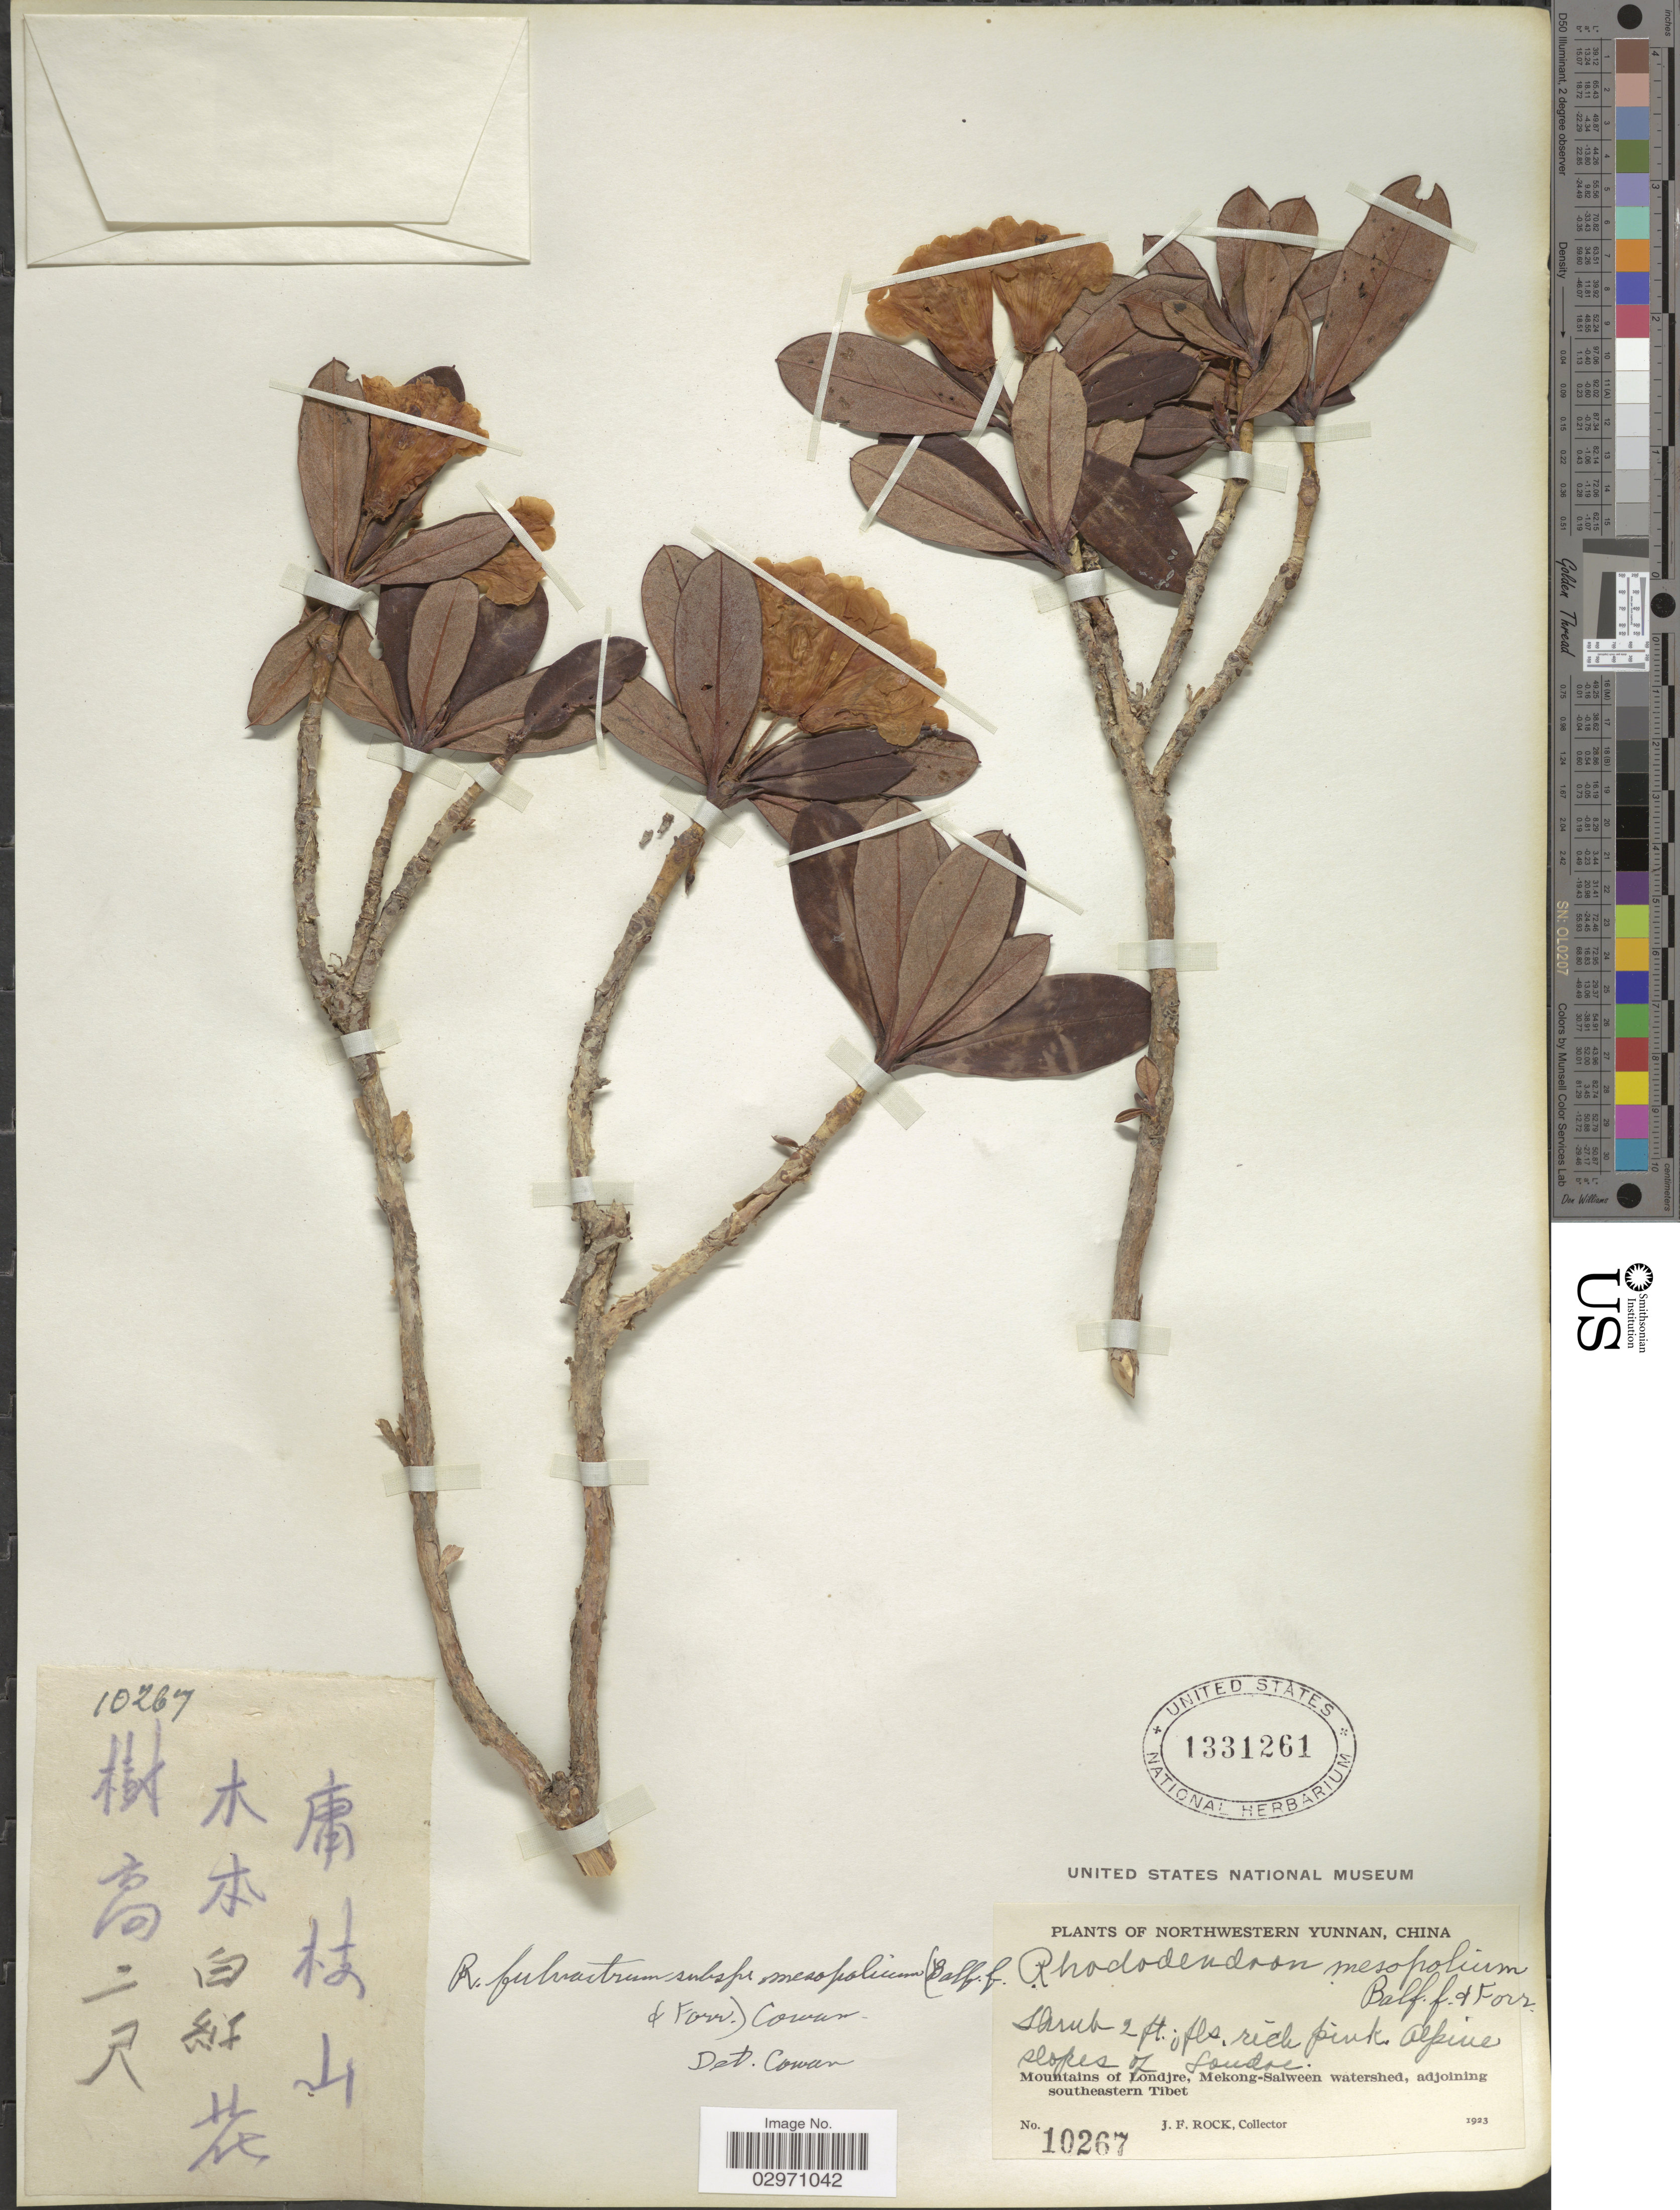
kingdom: Plantae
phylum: Tracheophyta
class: Magnoliopsida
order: Ericales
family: Ericaceae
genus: Rhododendron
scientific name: Rhododendron fulvastrum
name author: Balf. f. & Forrest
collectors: J. Rock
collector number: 10267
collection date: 1923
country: China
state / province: Yunnan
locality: Northwestern Yunnan. Alpine slopes of Londre. Mountains of Londjre, Mekong-Salween watershed, adjoining southeastern Tibet.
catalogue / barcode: US 1331261